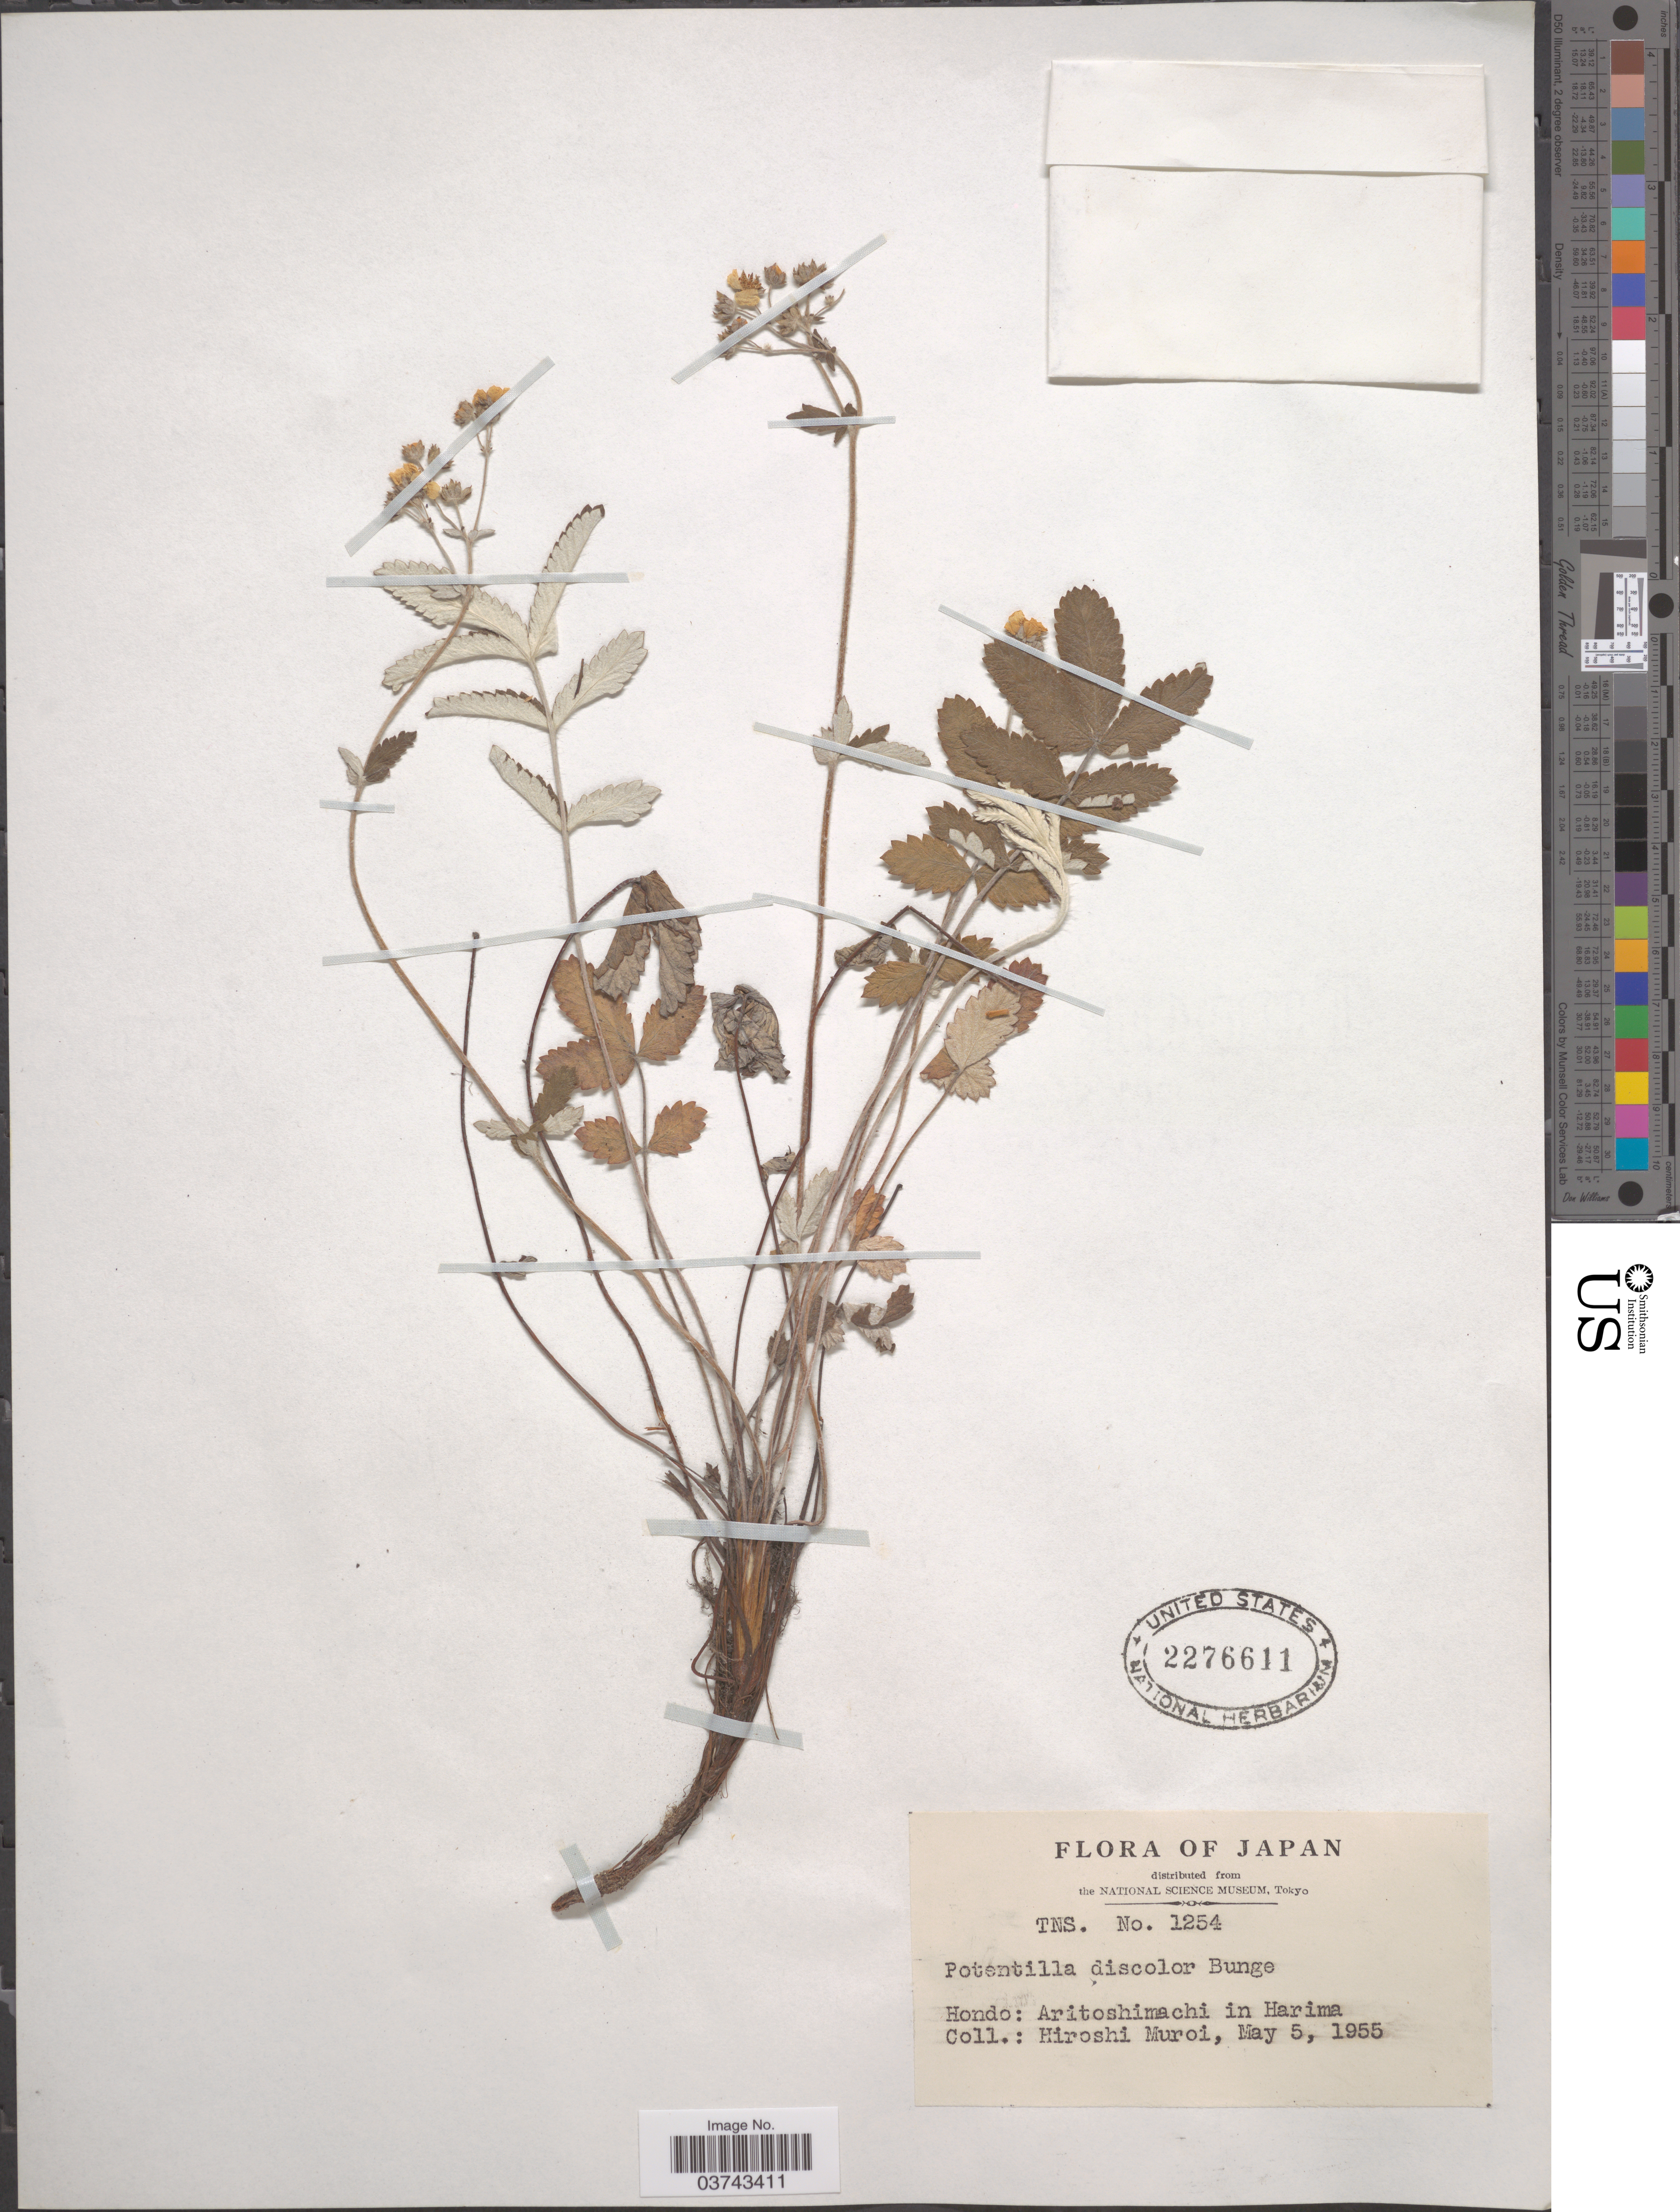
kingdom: Plantae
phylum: Tracheophyta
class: Magnoliopsida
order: Rosales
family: Rosaceae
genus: Potentilla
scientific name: Potentilla discolor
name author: Bunge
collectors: H. Muroi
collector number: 1254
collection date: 1955-05-05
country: Japan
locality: Hondo: Aritoshimachi in Harima.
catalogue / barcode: US 2276611